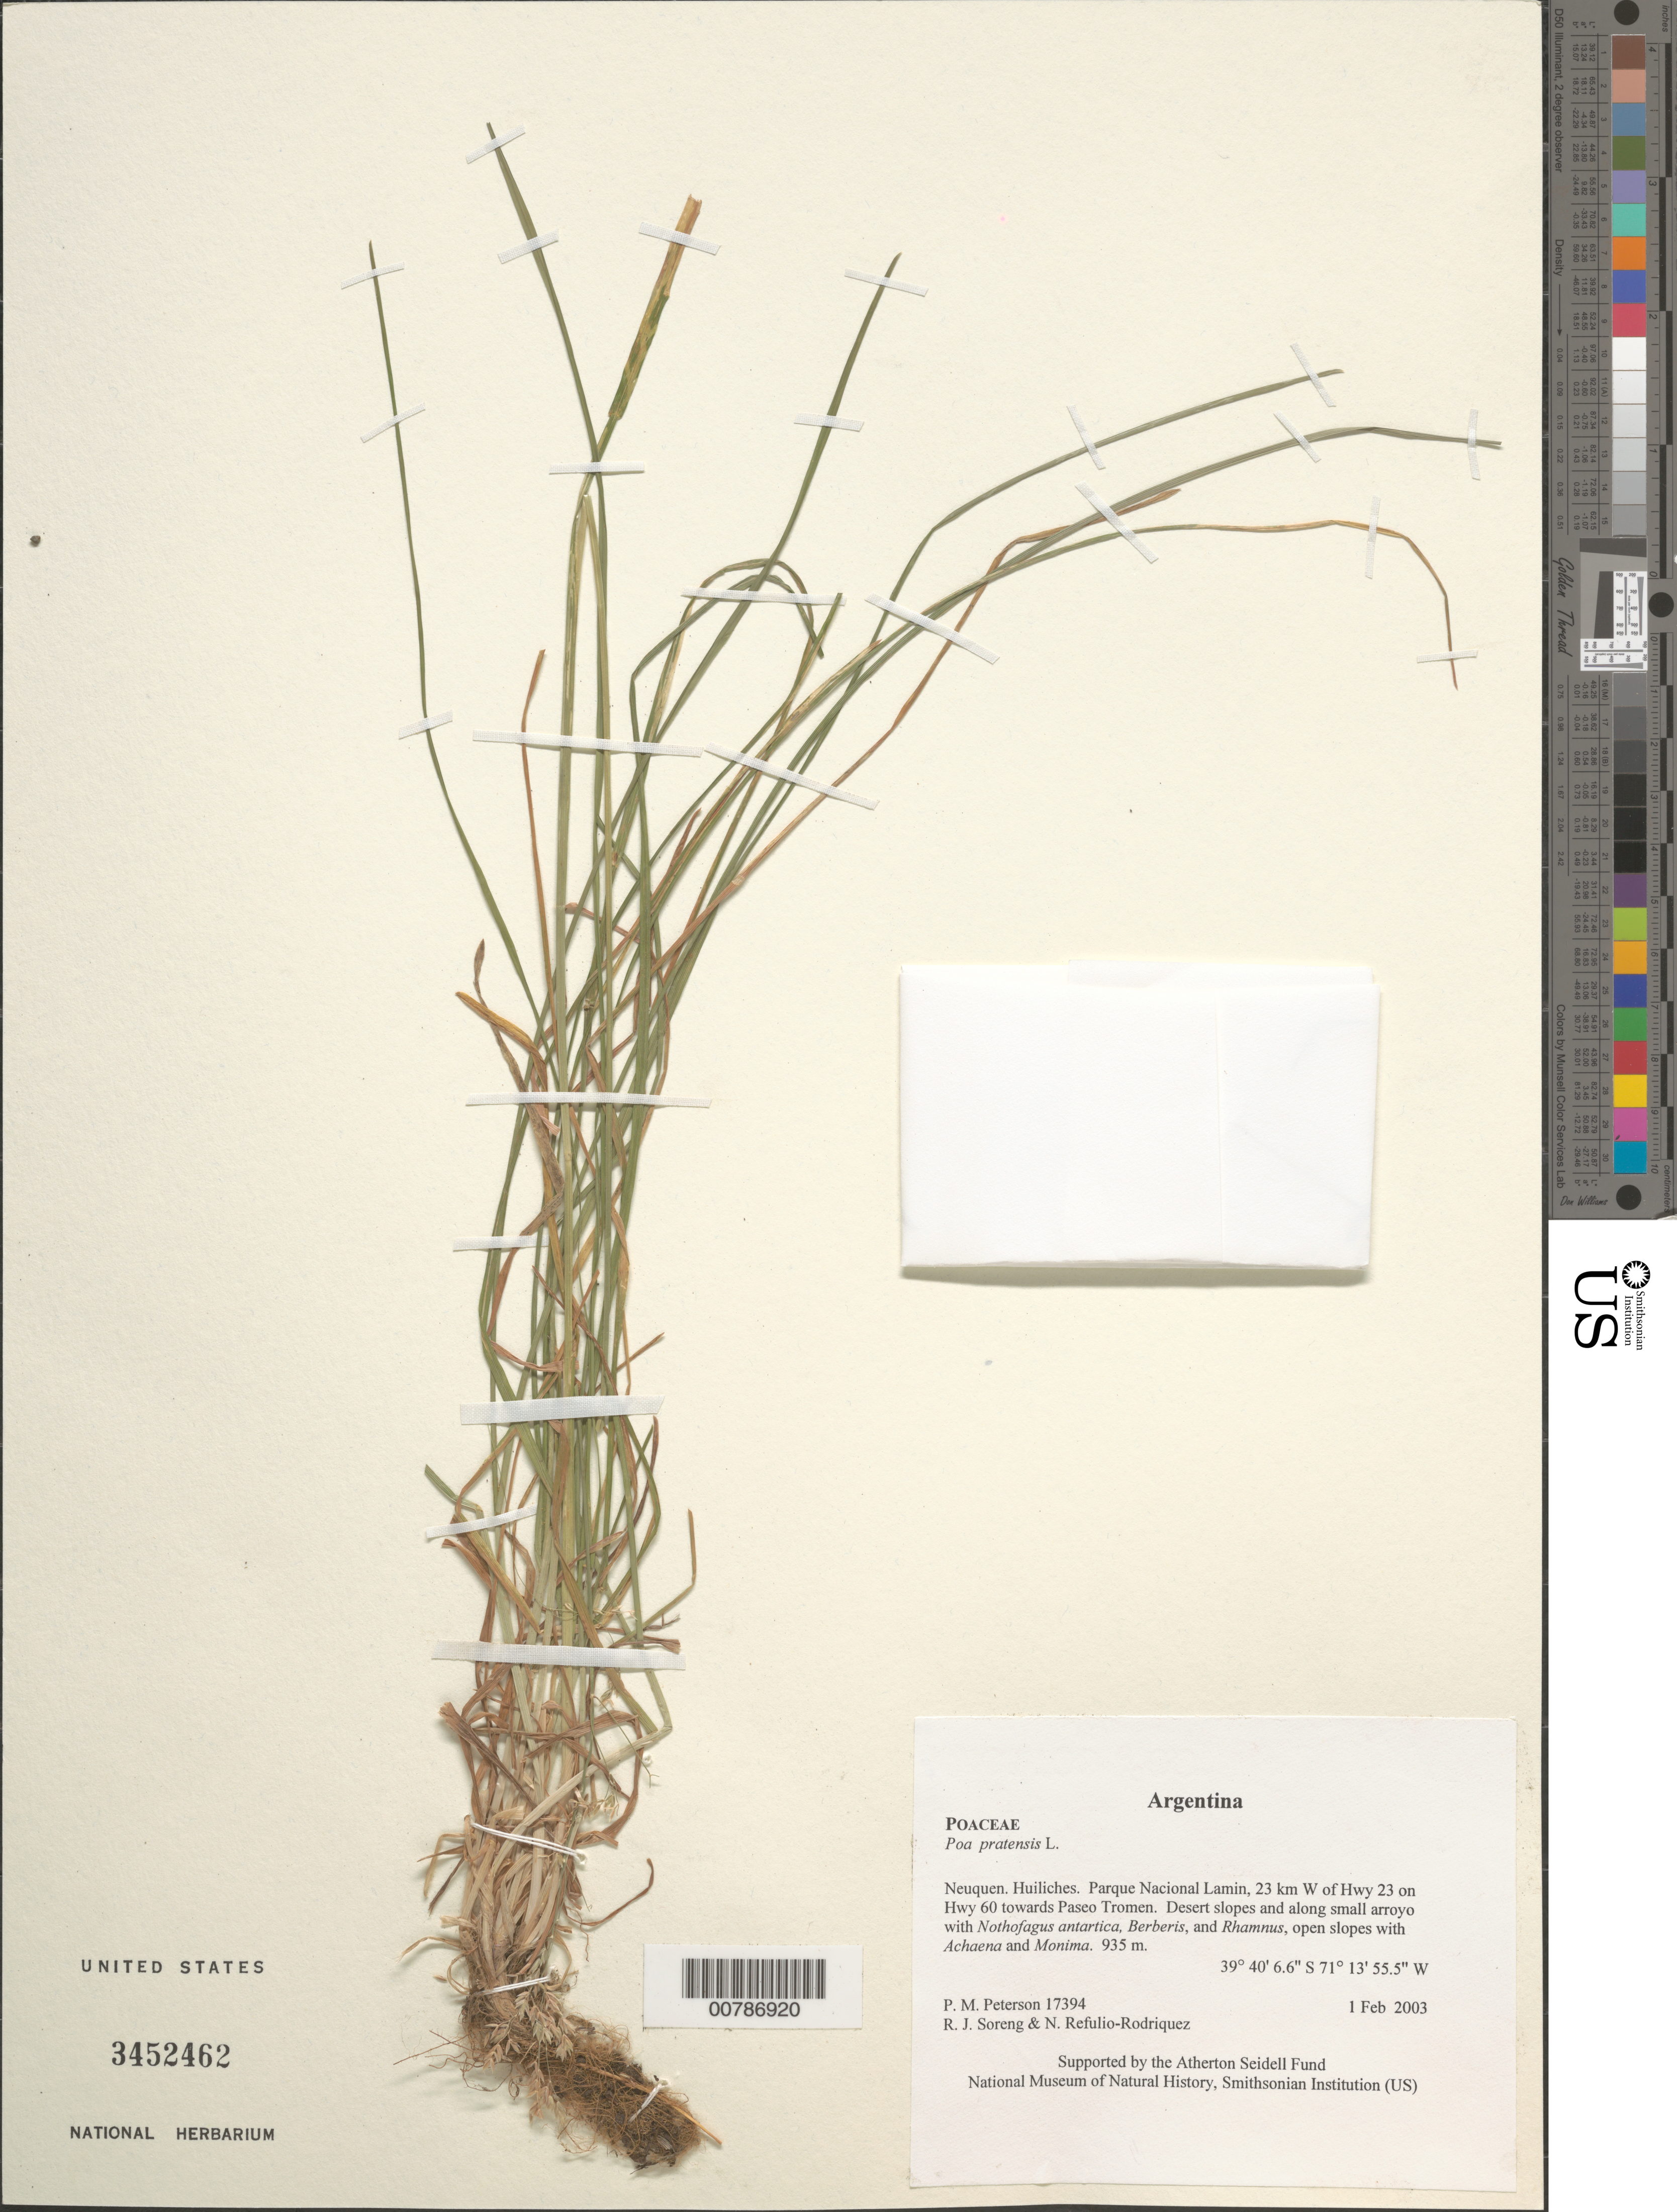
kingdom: Plantae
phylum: Tracheophyta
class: Liliopsida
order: Poales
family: Poaceae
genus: Poa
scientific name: Poa pratensis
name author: L.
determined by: Soreng, Robert J., Research Associate (BOT), Smithsonian Institution - National Museum of Natural History (UNITED STATES)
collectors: P. M. Peterson, R. J. Soreng & N. Refulio-Rodríguez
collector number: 17394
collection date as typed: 01 Feb 2003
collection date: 2003-02-01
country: Argentina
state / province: Neuquen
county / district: Huiliches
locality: Parque Nacional Lamin, 23 km W of Hwy 23 on Hwy 60 towards Paseo Tromen. Desert slopes and along small arroyo with Nothofagus antartica, Berberis, and Rhamnus, open slopes with Achaena and Monima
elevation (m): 935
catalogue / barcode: US 3452462